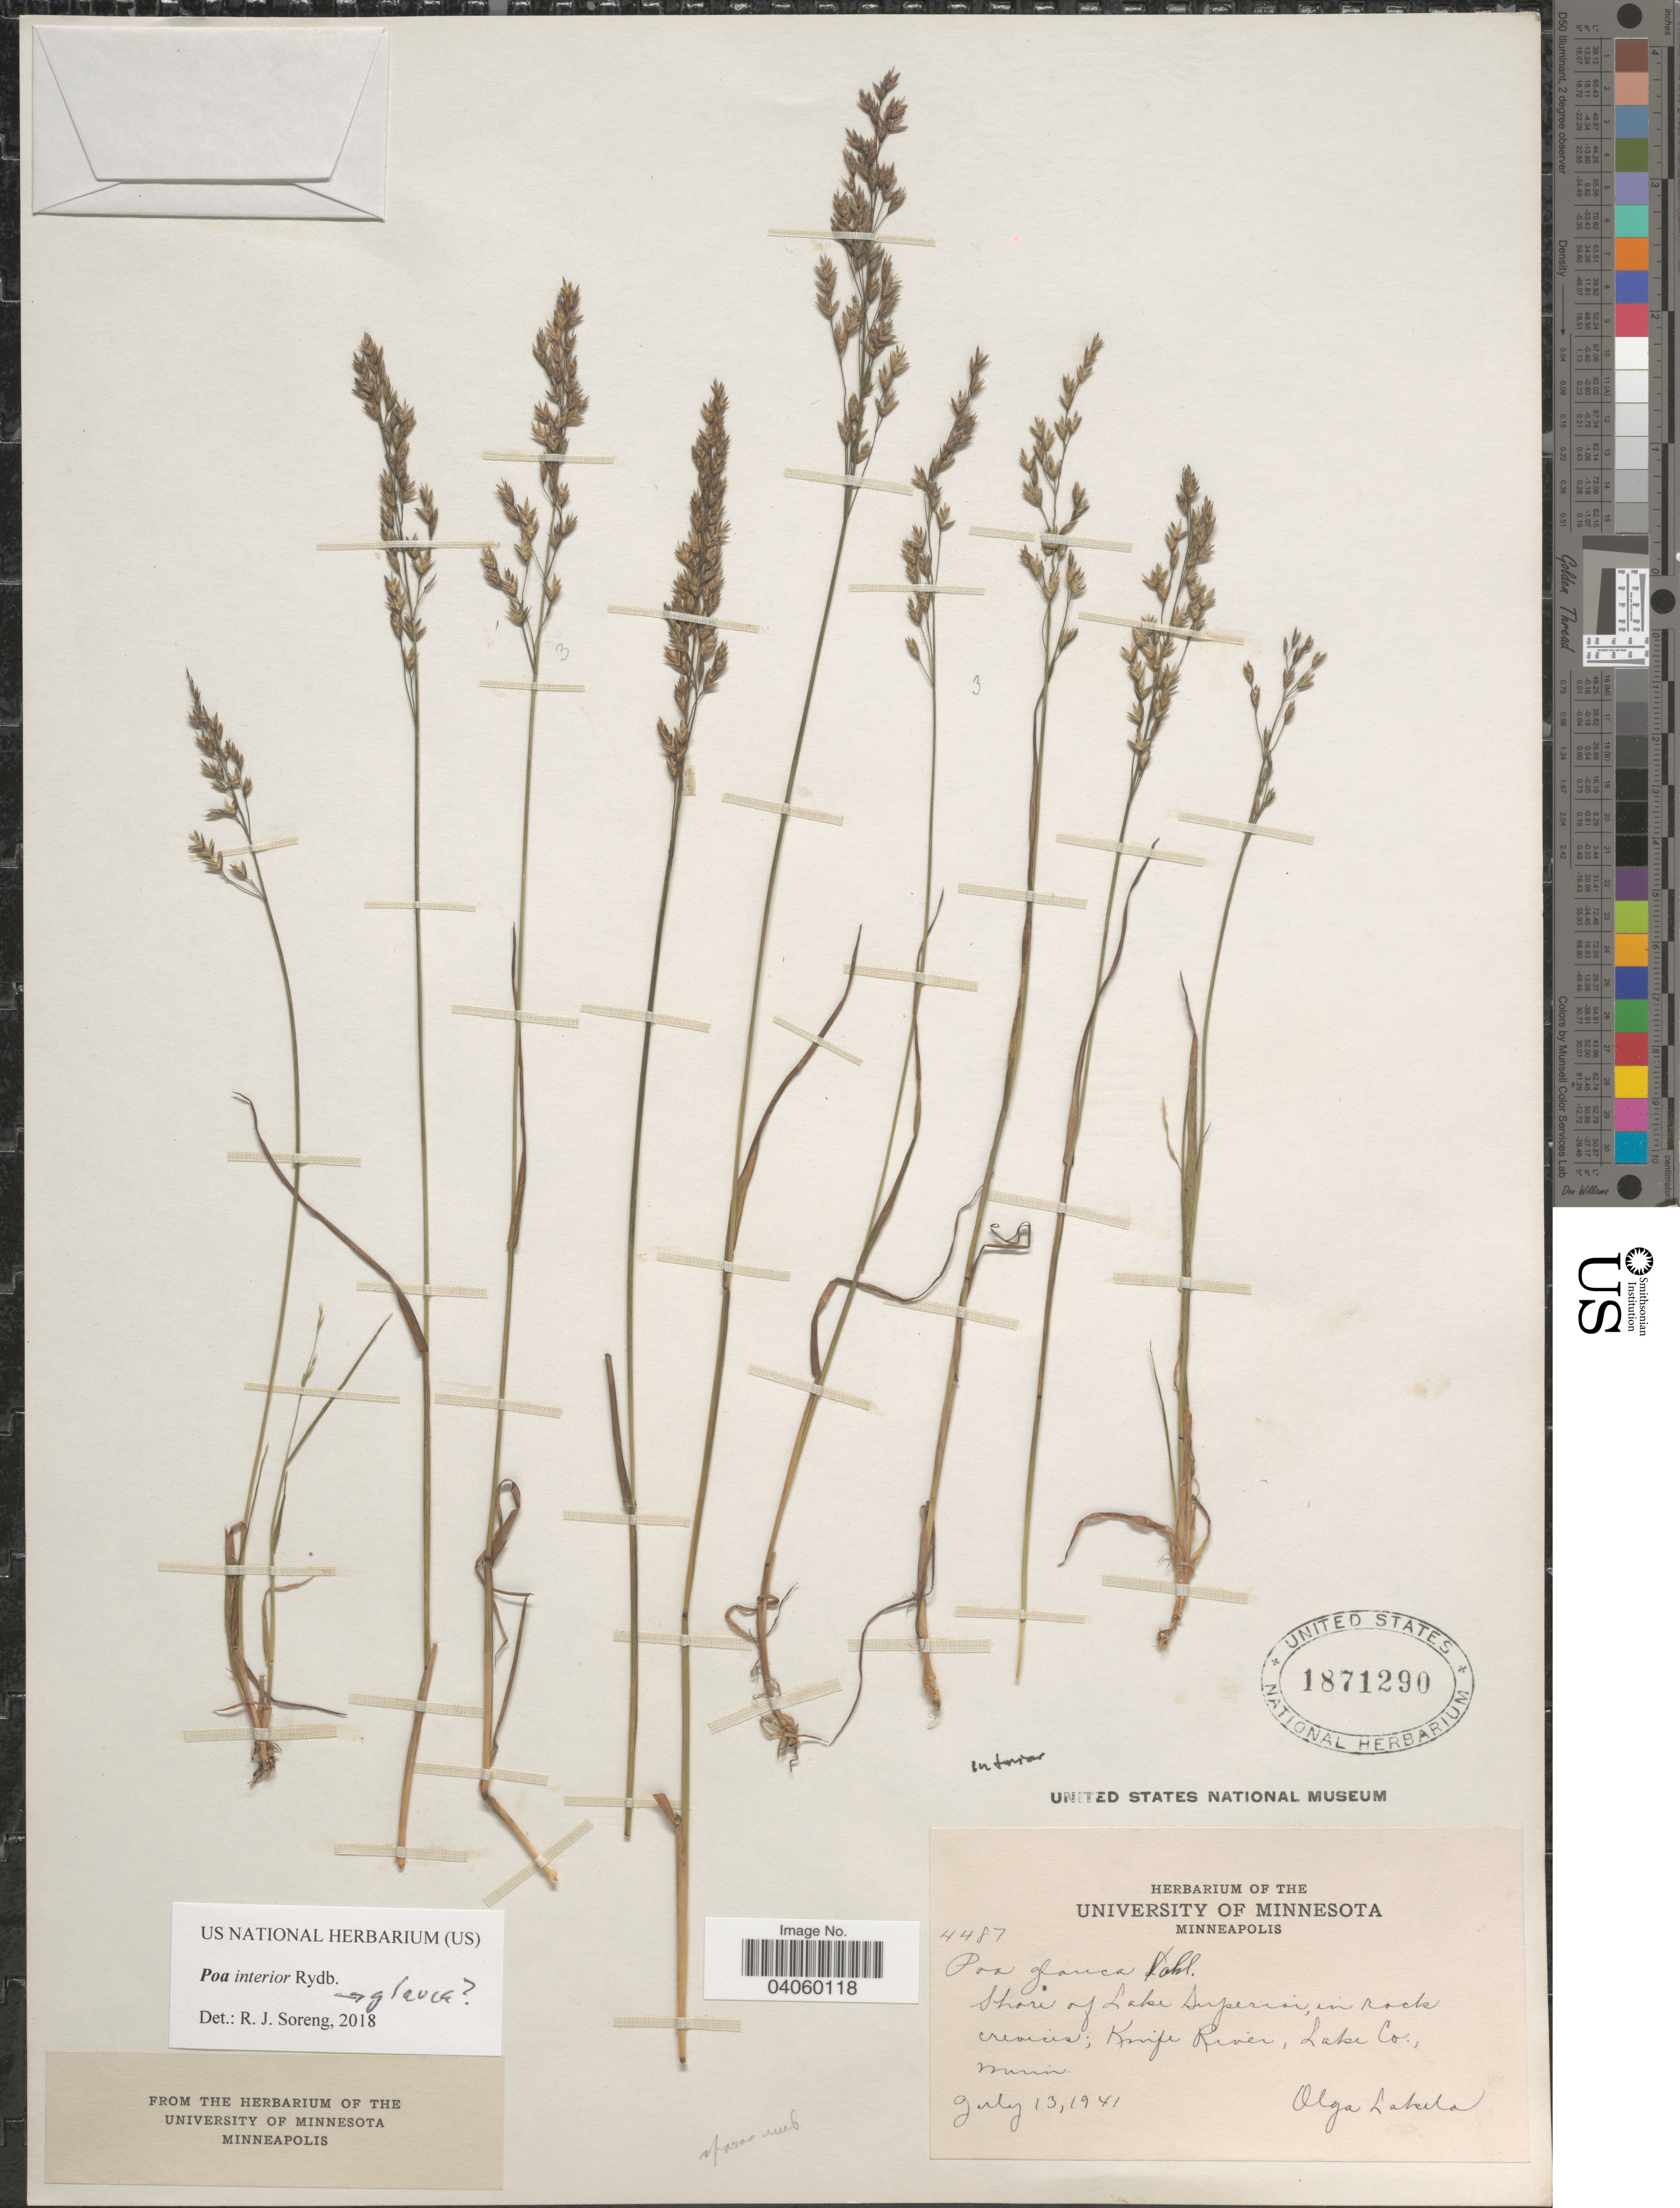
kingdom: Plantae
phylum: Tracheophyta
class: Liliopsida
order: Poales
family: Poaceae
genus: Poa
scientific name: Poa nemoralis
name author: L.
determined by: Soreng, Robert J., Research Associate (BOT), Smithsonian Institution - National Museum of Natural History (UNITED STATES)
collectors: O. K. Lakela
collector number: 4487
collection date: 1941-07-13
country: United States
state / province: Minnesota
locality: Shore of Lake Superior, in rock crevices; Knife River, Lake Co.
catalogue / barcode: US 1871290